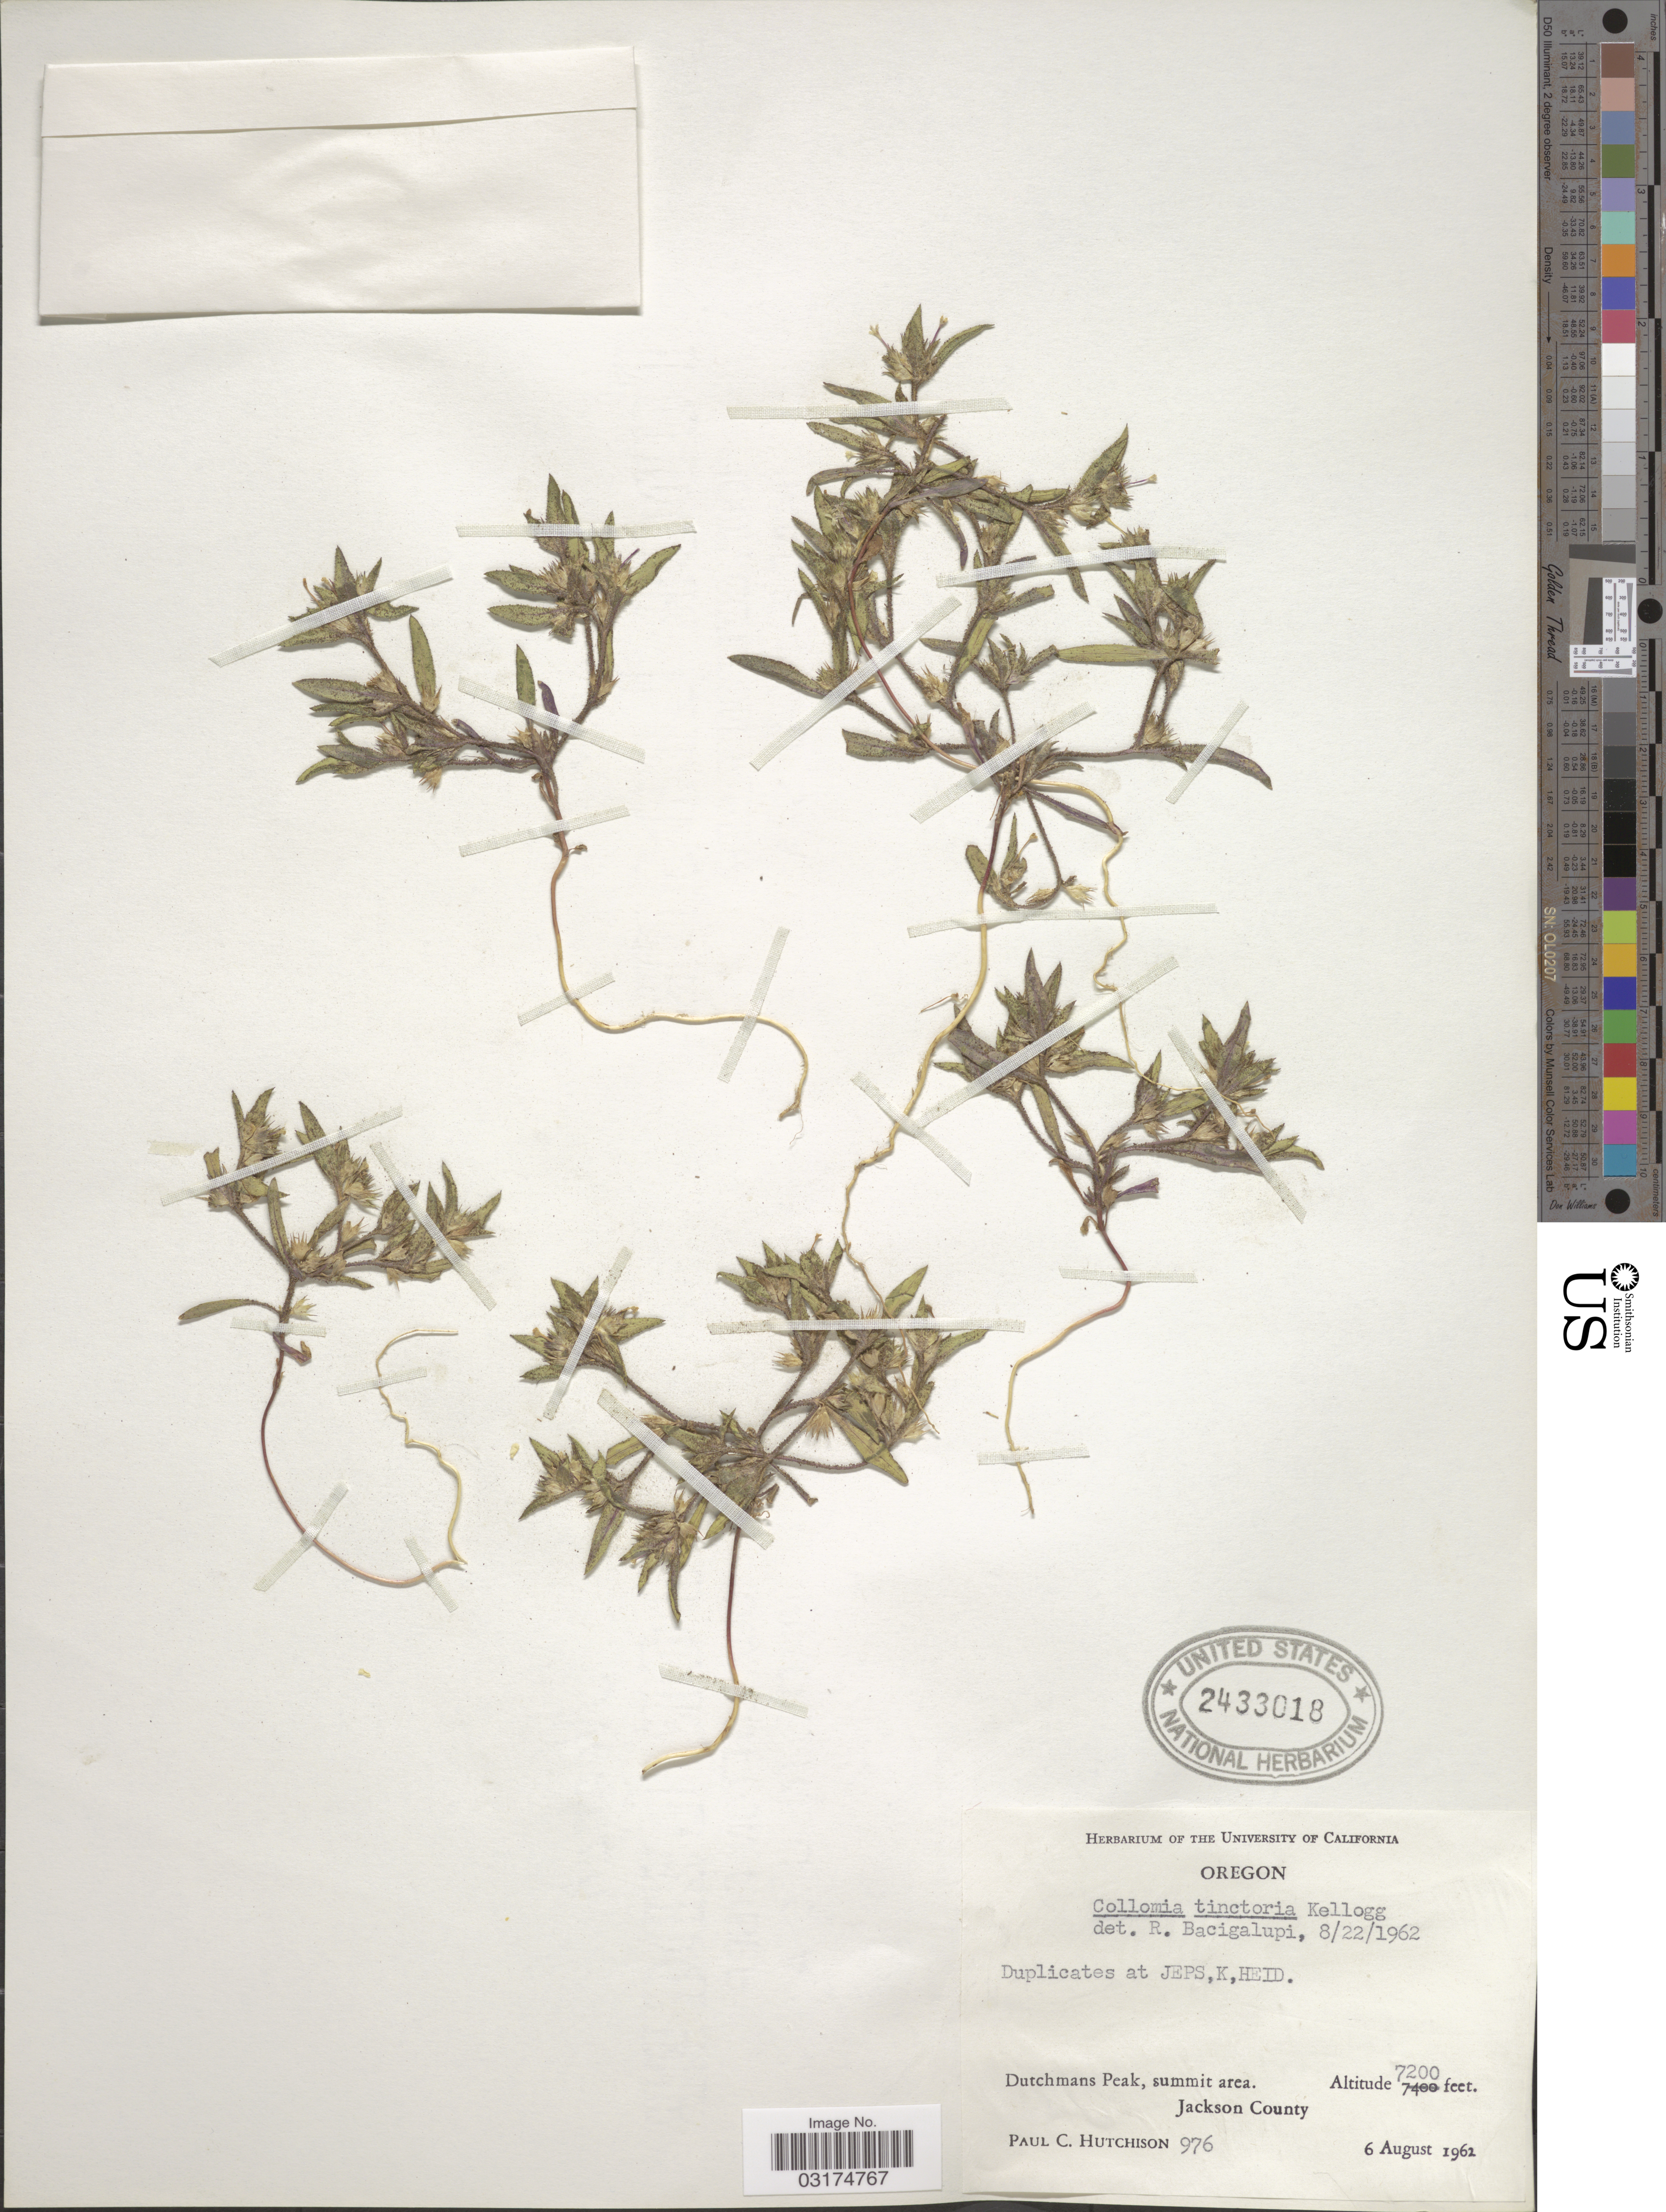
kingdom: Plantae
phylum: Tracheophyta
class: Magnoliopsida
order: Ericales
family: Polemoniaceae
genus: Collomia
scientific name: Collomia tinctoria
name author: Kellogg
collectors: P. C. Hutchison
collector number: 976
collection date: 1962-08-06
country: United States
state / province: Oregon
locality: Dutchmans Peak, summit area. Jackson County.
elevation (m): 2195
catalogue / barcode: US 2433018